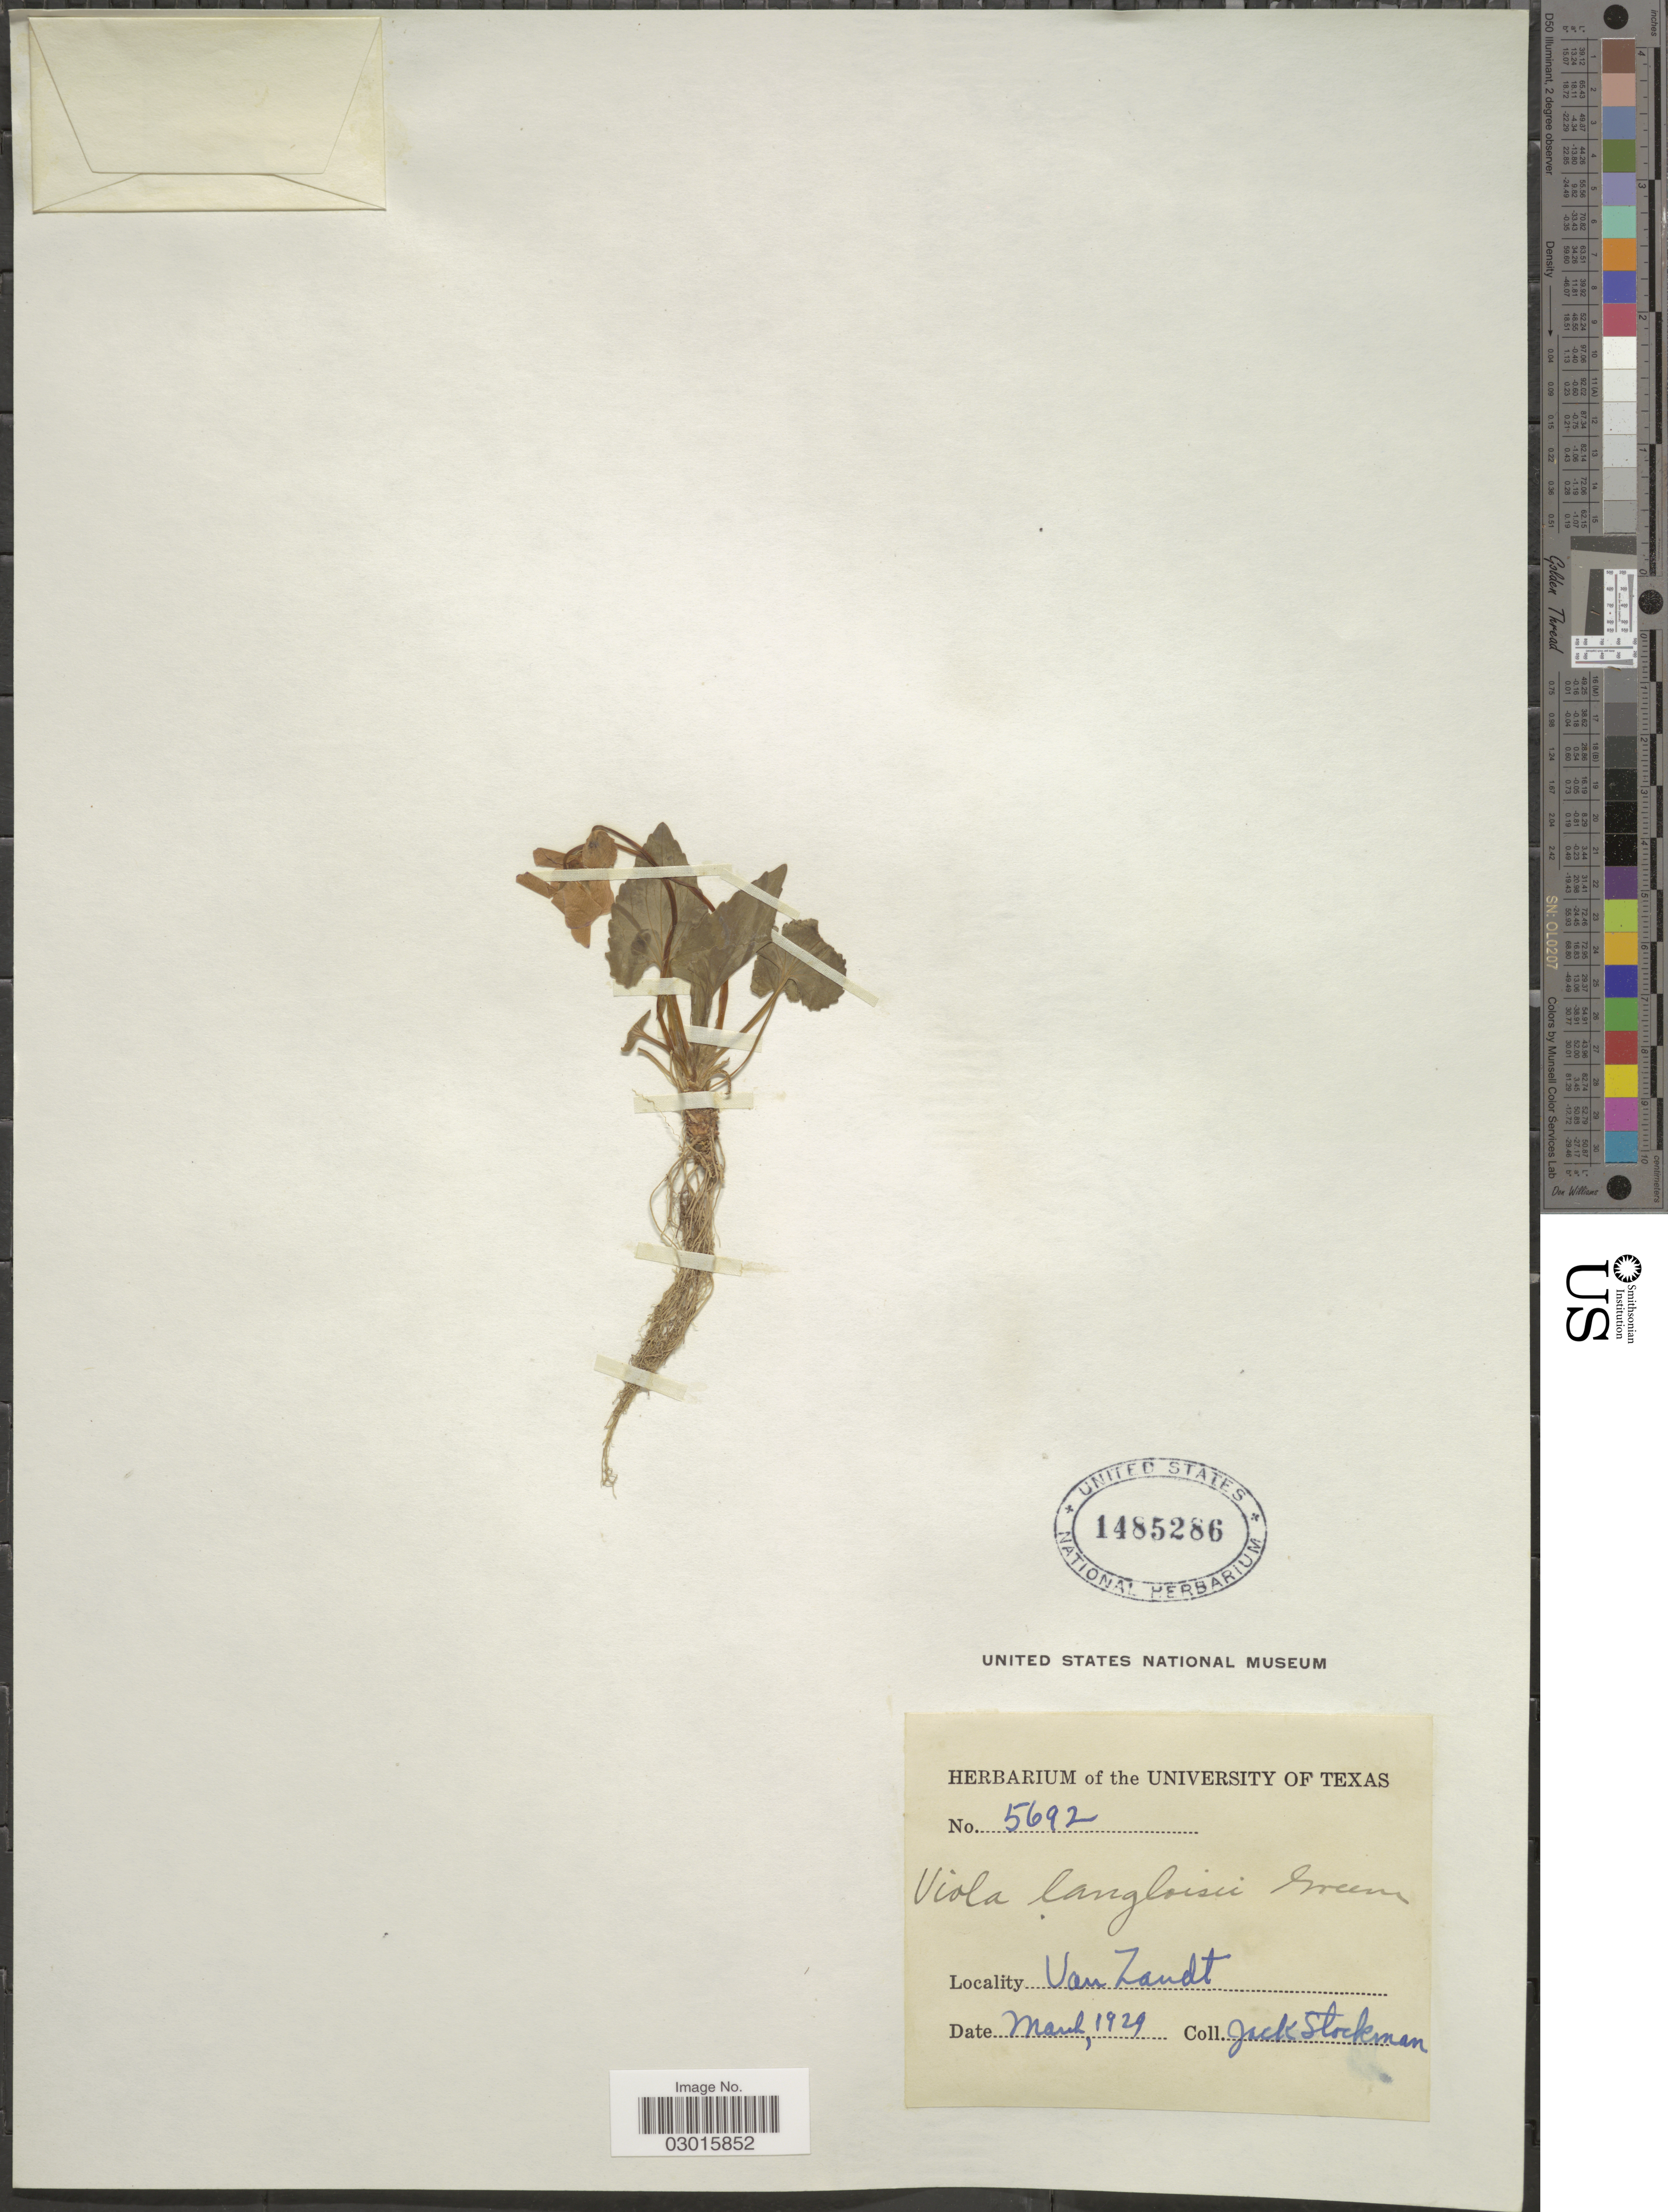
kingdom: Plantae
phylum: Tracheophyta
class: Magnoliopsida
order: Malpighiales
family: Violaceae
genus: Viola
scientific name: Viola langloisii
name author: Greene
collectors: J. Stockman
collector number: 5692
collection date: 1929-03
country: United States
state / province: Texas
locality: Van Zandt.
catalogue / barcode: US 1485286